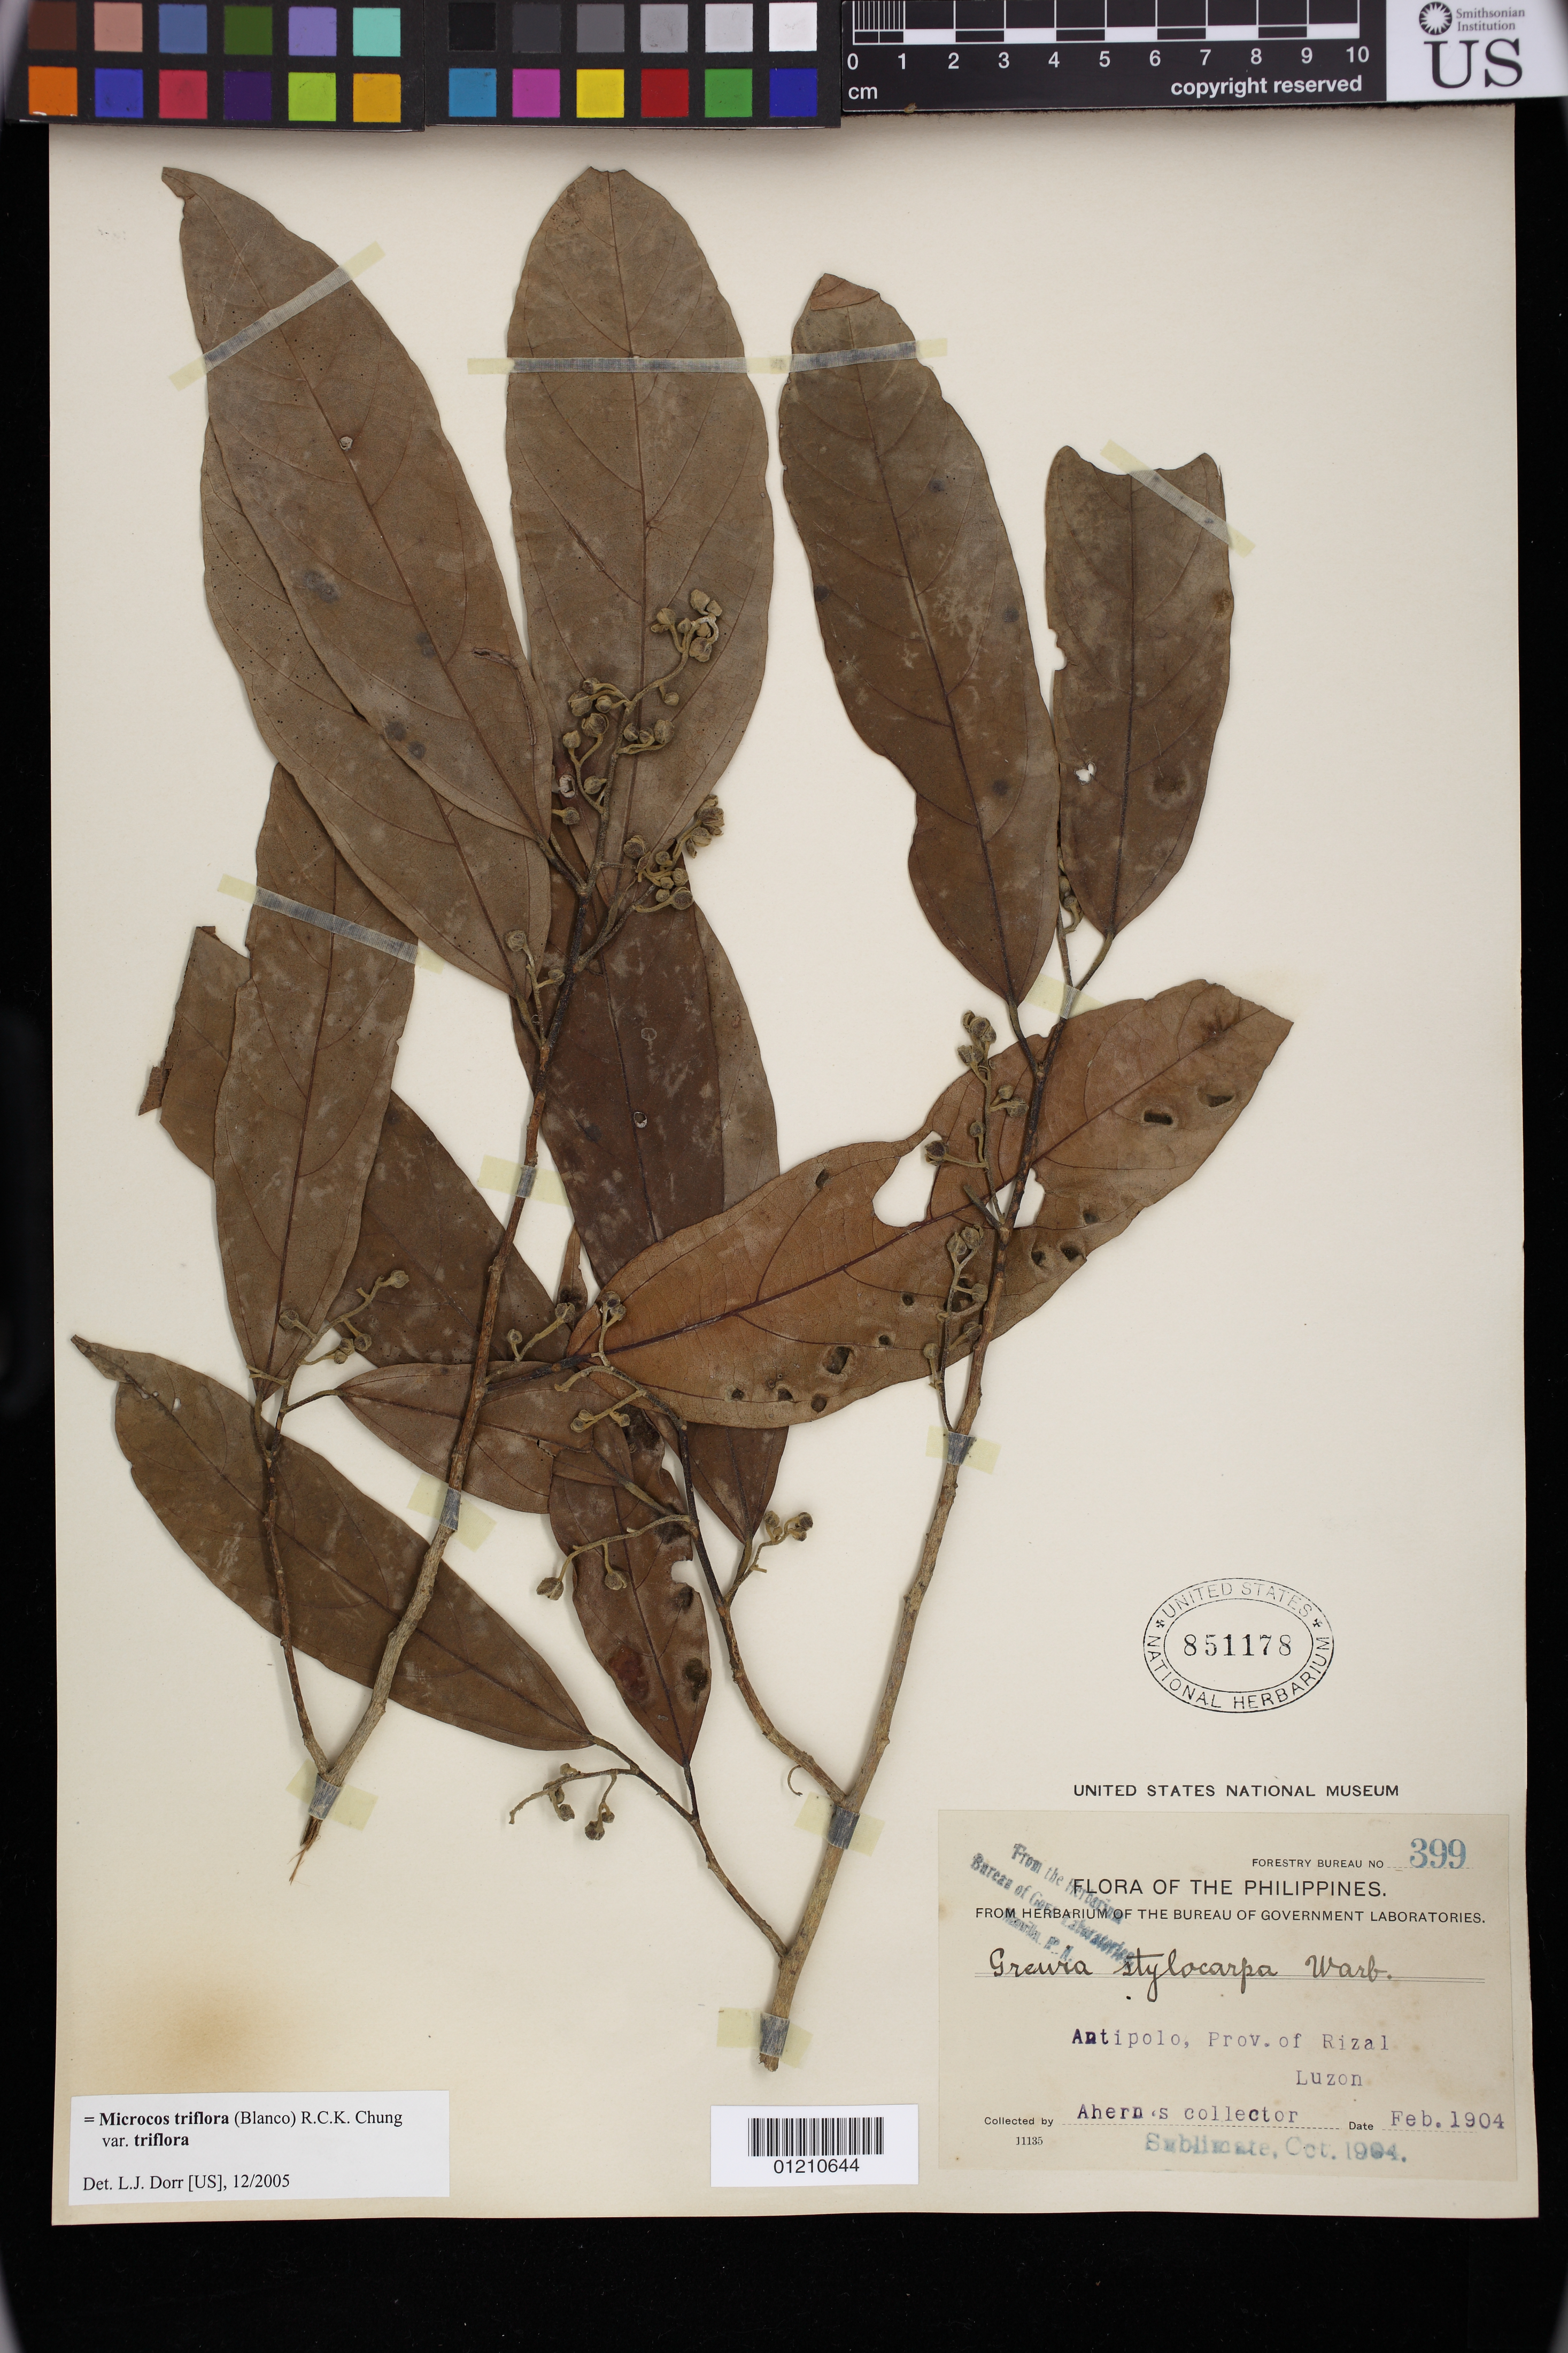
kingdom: Plantae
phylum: Tracheophyta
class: Magnoliopsida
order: Malvales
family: Malvaceae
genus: Microcos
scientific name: Microcos triflora var. triflora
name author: (Blanco) R.C.K. Chung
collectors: Ahern's collector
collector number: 11135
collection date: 1904-02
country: Philippines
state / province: Calabarzon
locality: Antipolo, Prov. of Rizal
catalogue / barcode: US 851178